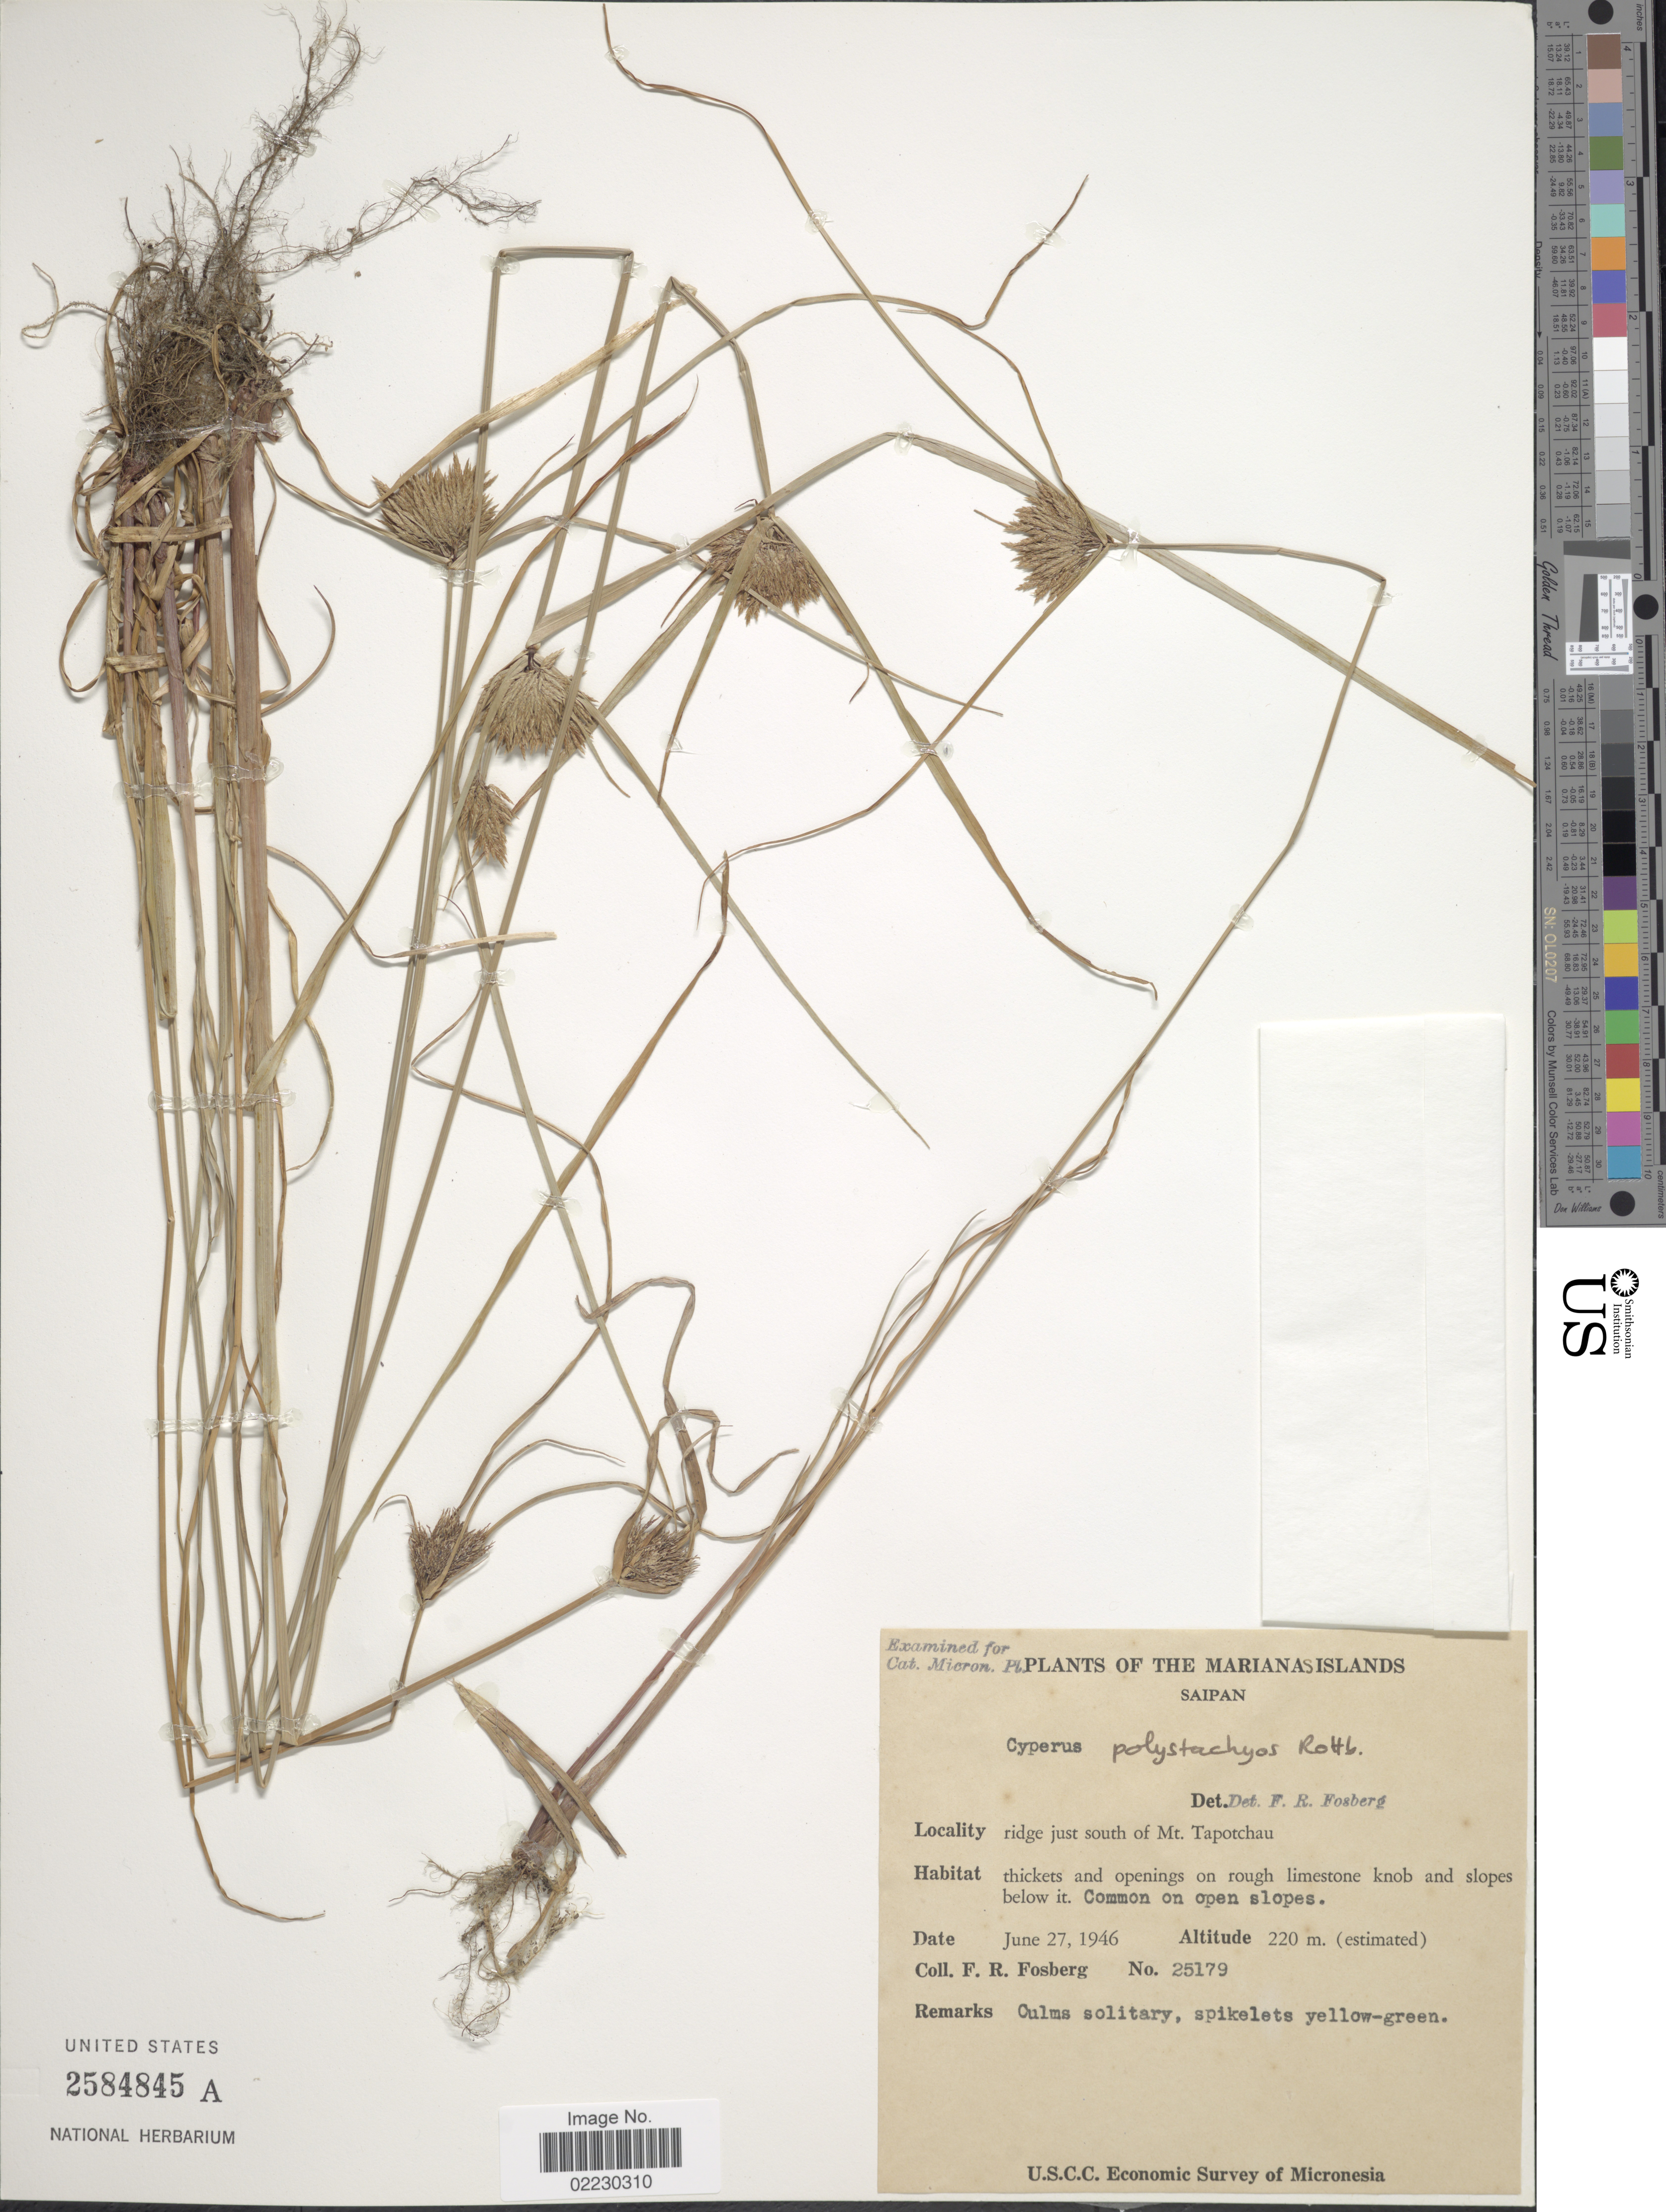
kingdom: Plantae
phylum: Tracheophyta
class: Liliopsida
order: Poales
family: Cyperaceae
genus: Cyperus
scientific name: Cyperus polystachyos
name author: Rottb.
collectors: F. R. Fosberg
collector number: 25179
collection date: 1946-06-27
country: Northern Mariana Islands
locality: Marianas Islands, Saipan, ridge just south of Mt. Tapotchau, thickets and openings on rough limestone knob and slopes below it, on open places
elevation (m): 220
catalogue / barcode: US 2584845A